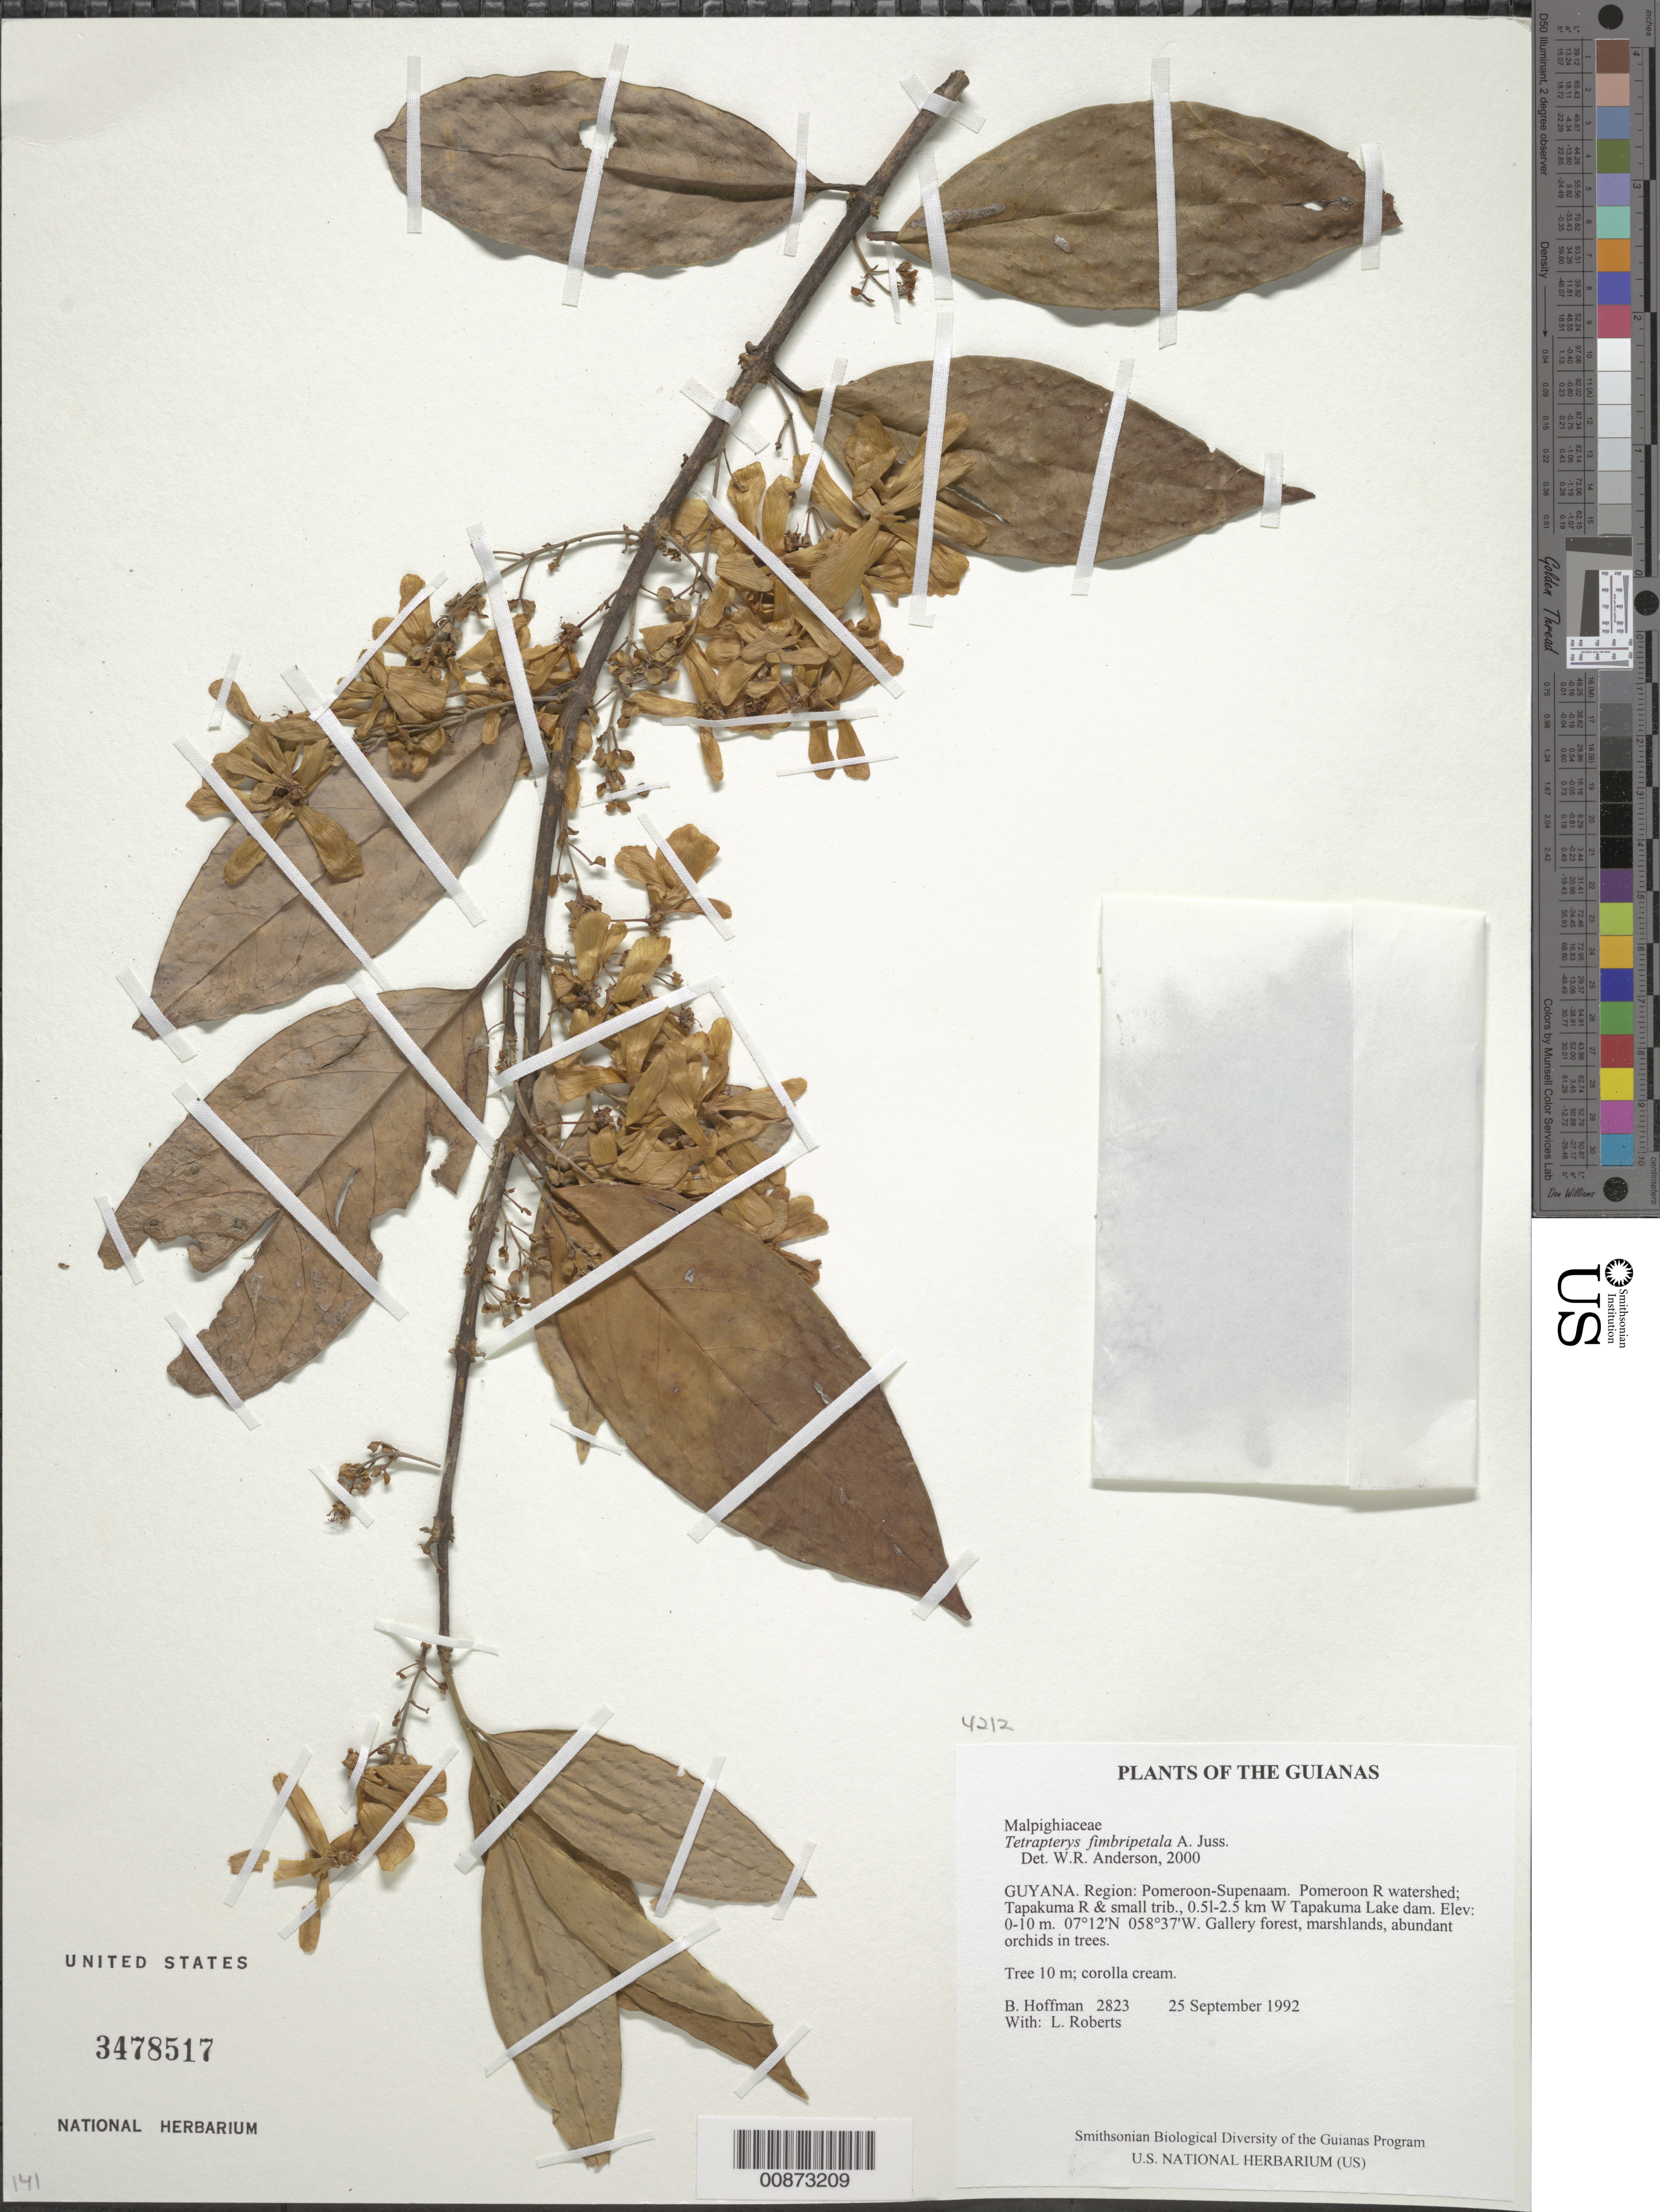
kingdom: Plantae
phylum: Tracheophyta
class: Magnoliopsida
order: Malpighiales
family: Malpighiaceae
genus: Glicophyllum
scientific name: Glicophyllum fimbripetalum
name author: (A. Juss.) R.F. Almeida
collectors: B. Hoffman & L. Roberts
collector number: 2823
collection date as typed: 25 September 1992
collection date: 1992-09-25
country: Guyana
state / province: Pomeroon-Supenaam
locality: Pomeroon River watershed; Tapakuma River & small tributaries, 0.5-2.5 km W of Tapakuma Lake dam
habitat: Gallery forest, marshlands, abundant orchids in trees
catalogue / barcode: US 3478517